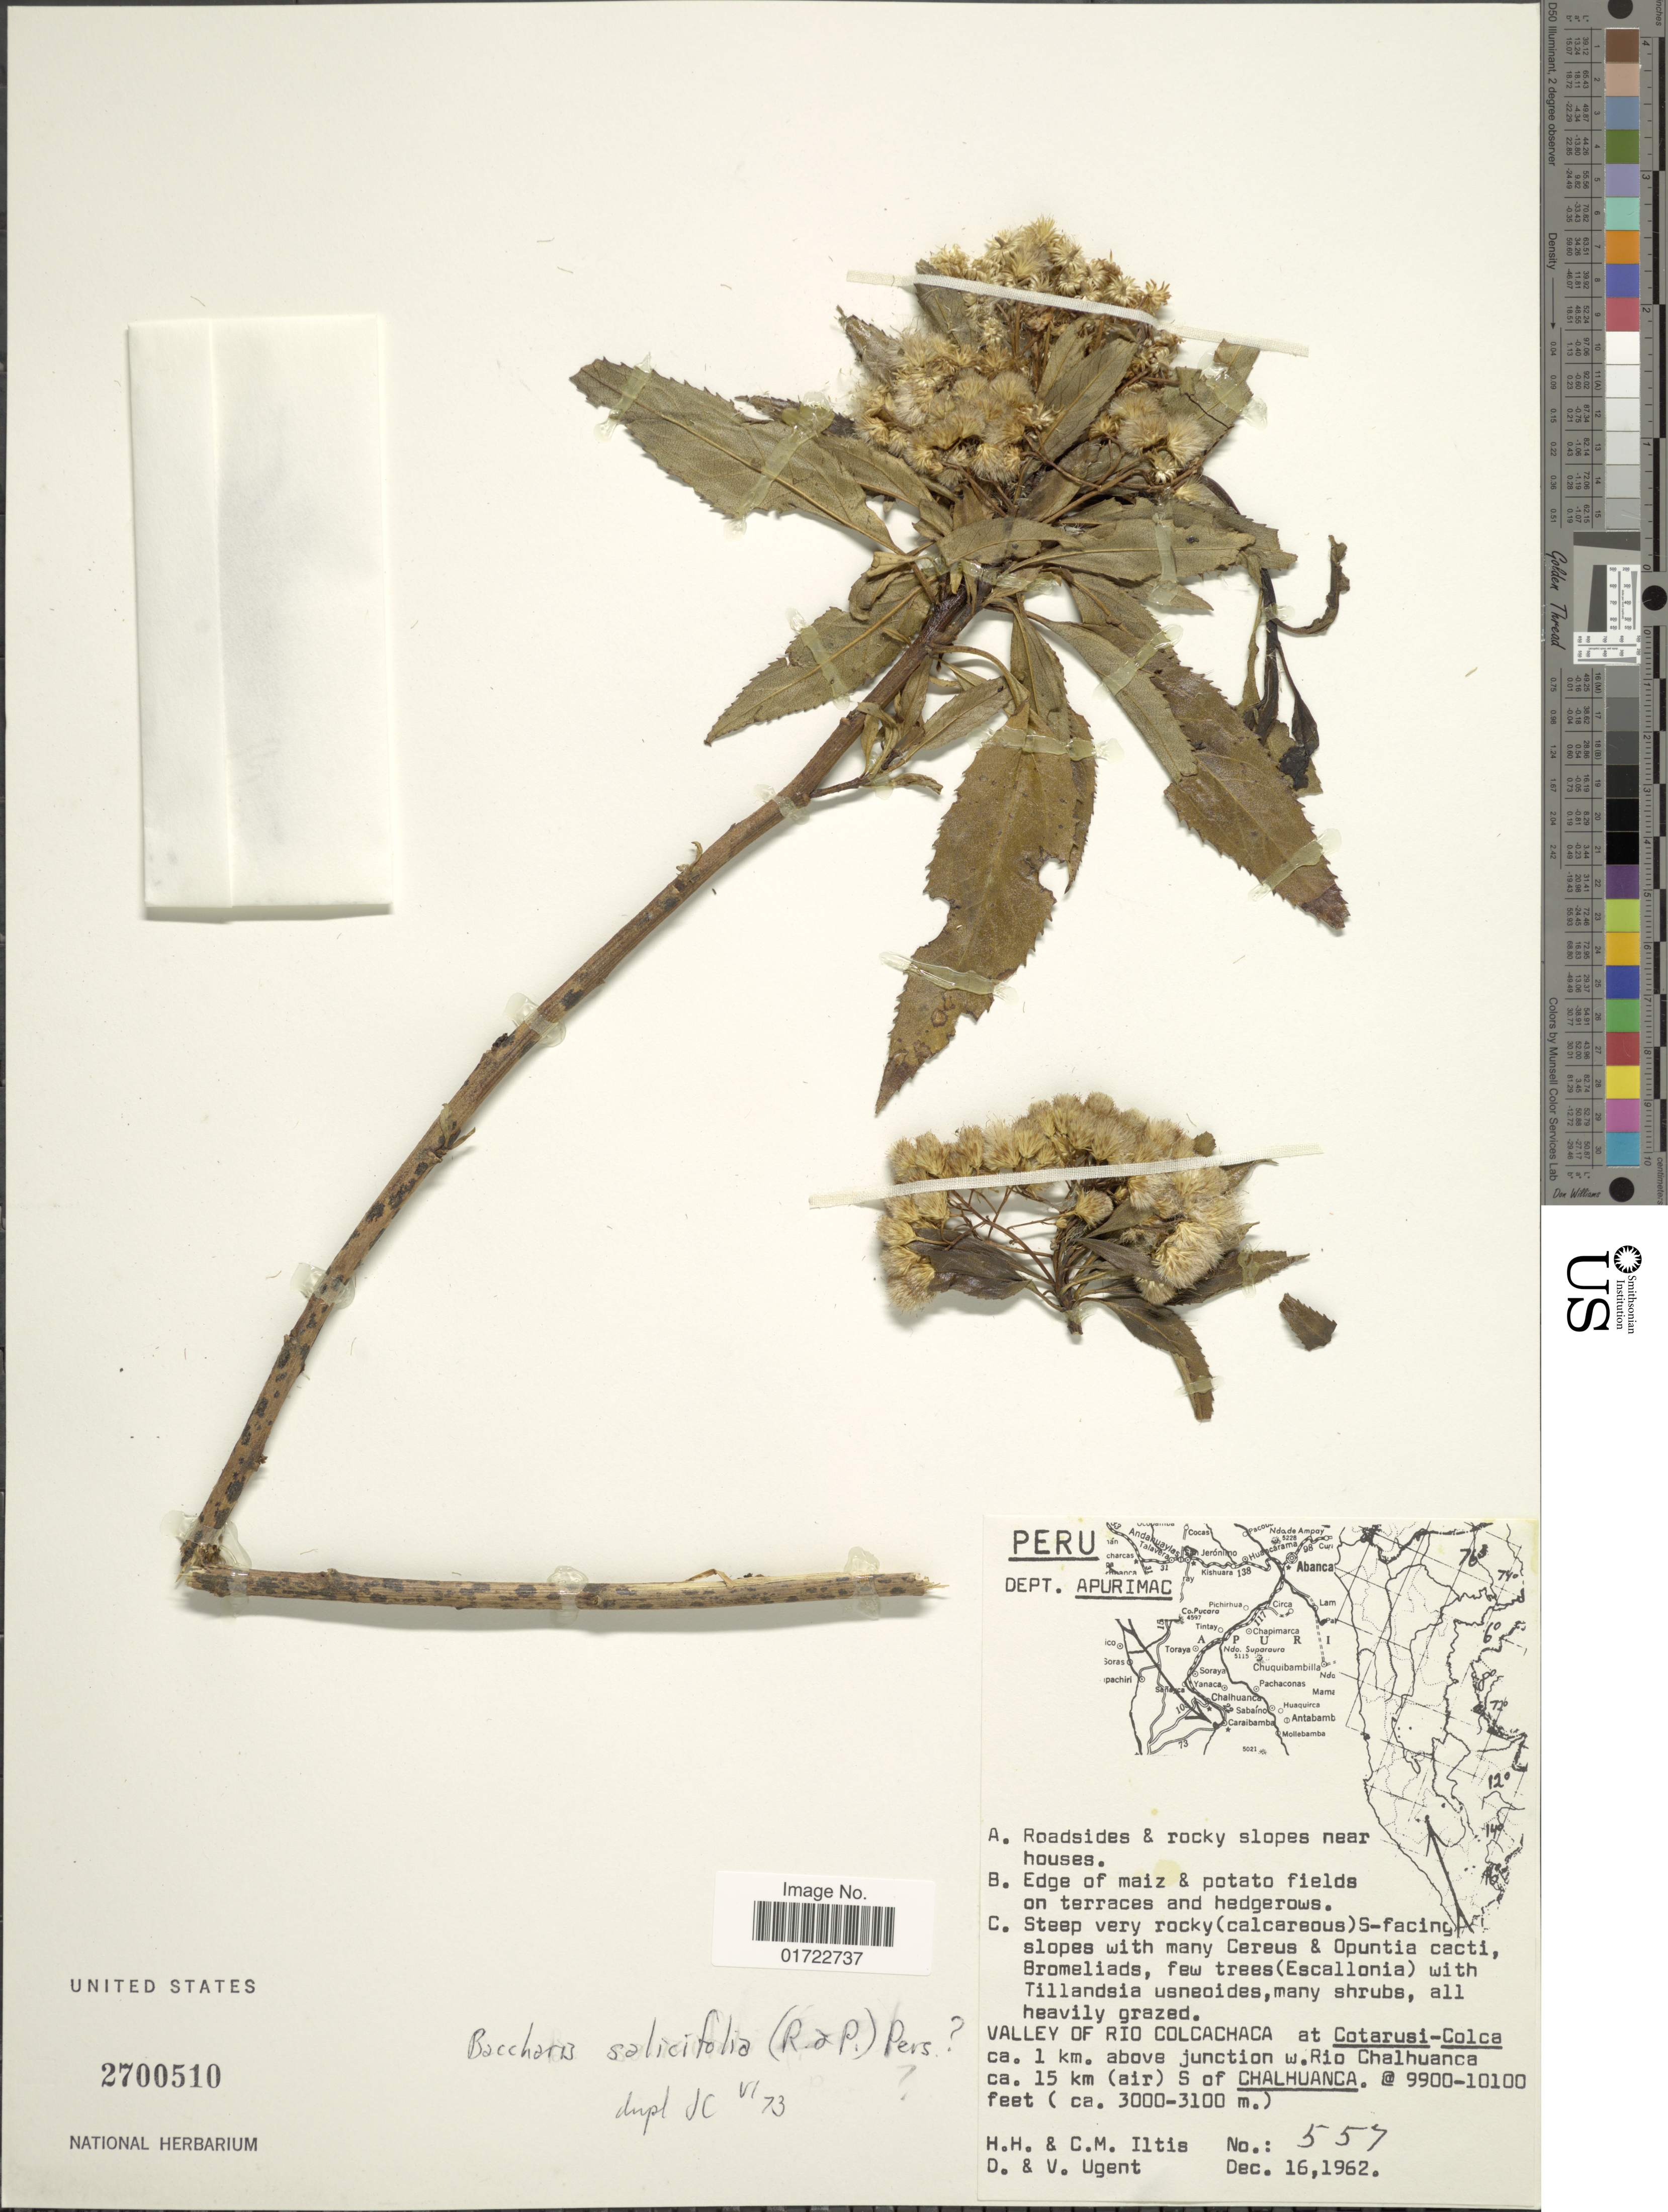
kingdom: Plantae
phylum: Tracheophyta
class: Magnoliopsida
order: Asterales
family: Asteraceae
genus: Baccharis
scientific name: Baccharis latifolia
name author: (Ruiz & Pav.) Pers.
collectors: H. H. Iltis, C. M Iltis, D. Ugent & V. Ugent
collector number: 557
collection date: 1962-12-16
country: Peru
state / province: Apurímac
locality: Valley of Rio Colcachaca at Cotarus-Colca ca. 1 km. above junction w. Rio Chalhuanca ca. 15 km (air) S of Chalhuanca.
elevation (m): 3018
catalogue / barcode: US 2700510